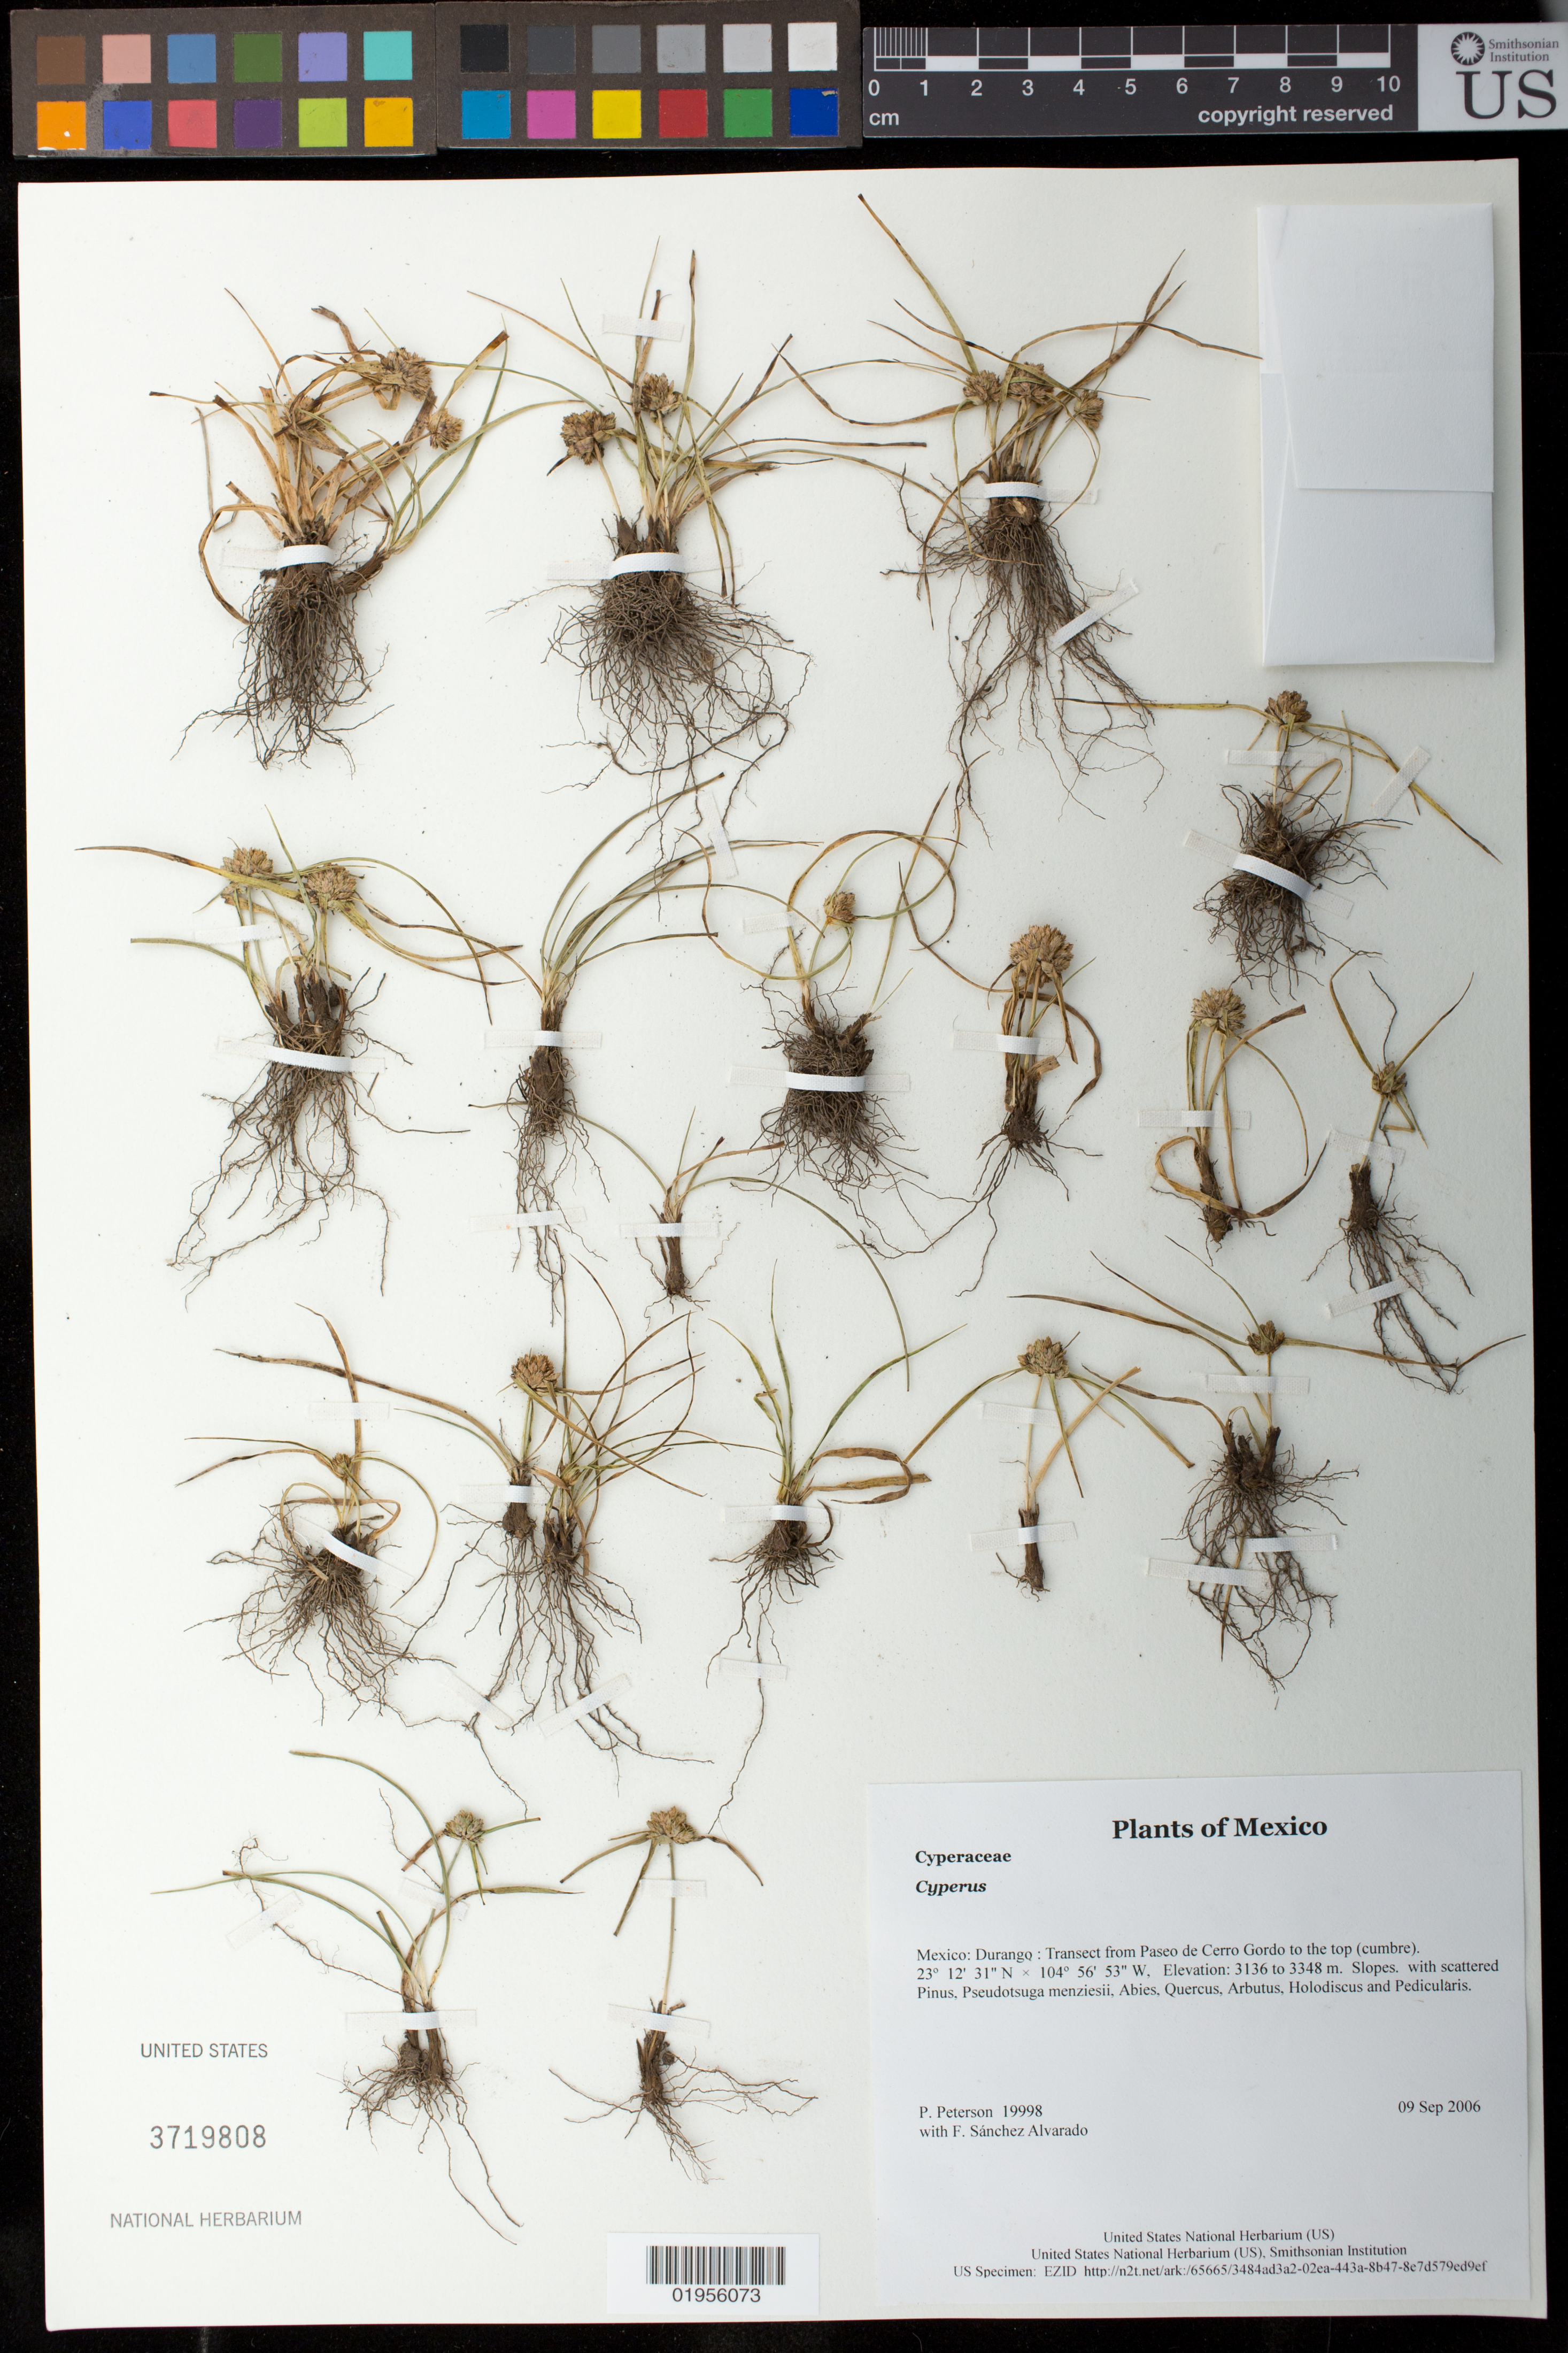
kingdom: Plantae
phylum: Tracheophyta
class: Liliopsida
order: Poales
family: Cyperaceae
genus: Cyperus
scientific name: Cyperus seslerioides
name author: Kunth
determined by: Strong, Mark T., (BOT), Smithsonian Institution - National Museum of Natural History (UNITED STATES)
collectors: P. M. Peterson & F. Sánchez Alvarado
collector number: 19998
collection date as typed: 09 Sep 2006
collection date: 2006-09-09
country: Mexico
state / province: Durango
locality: Transect from Paseo de Cerro Gordo to the top (cumbre).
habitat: Slopes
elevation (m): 3136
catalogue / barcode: US 3719808